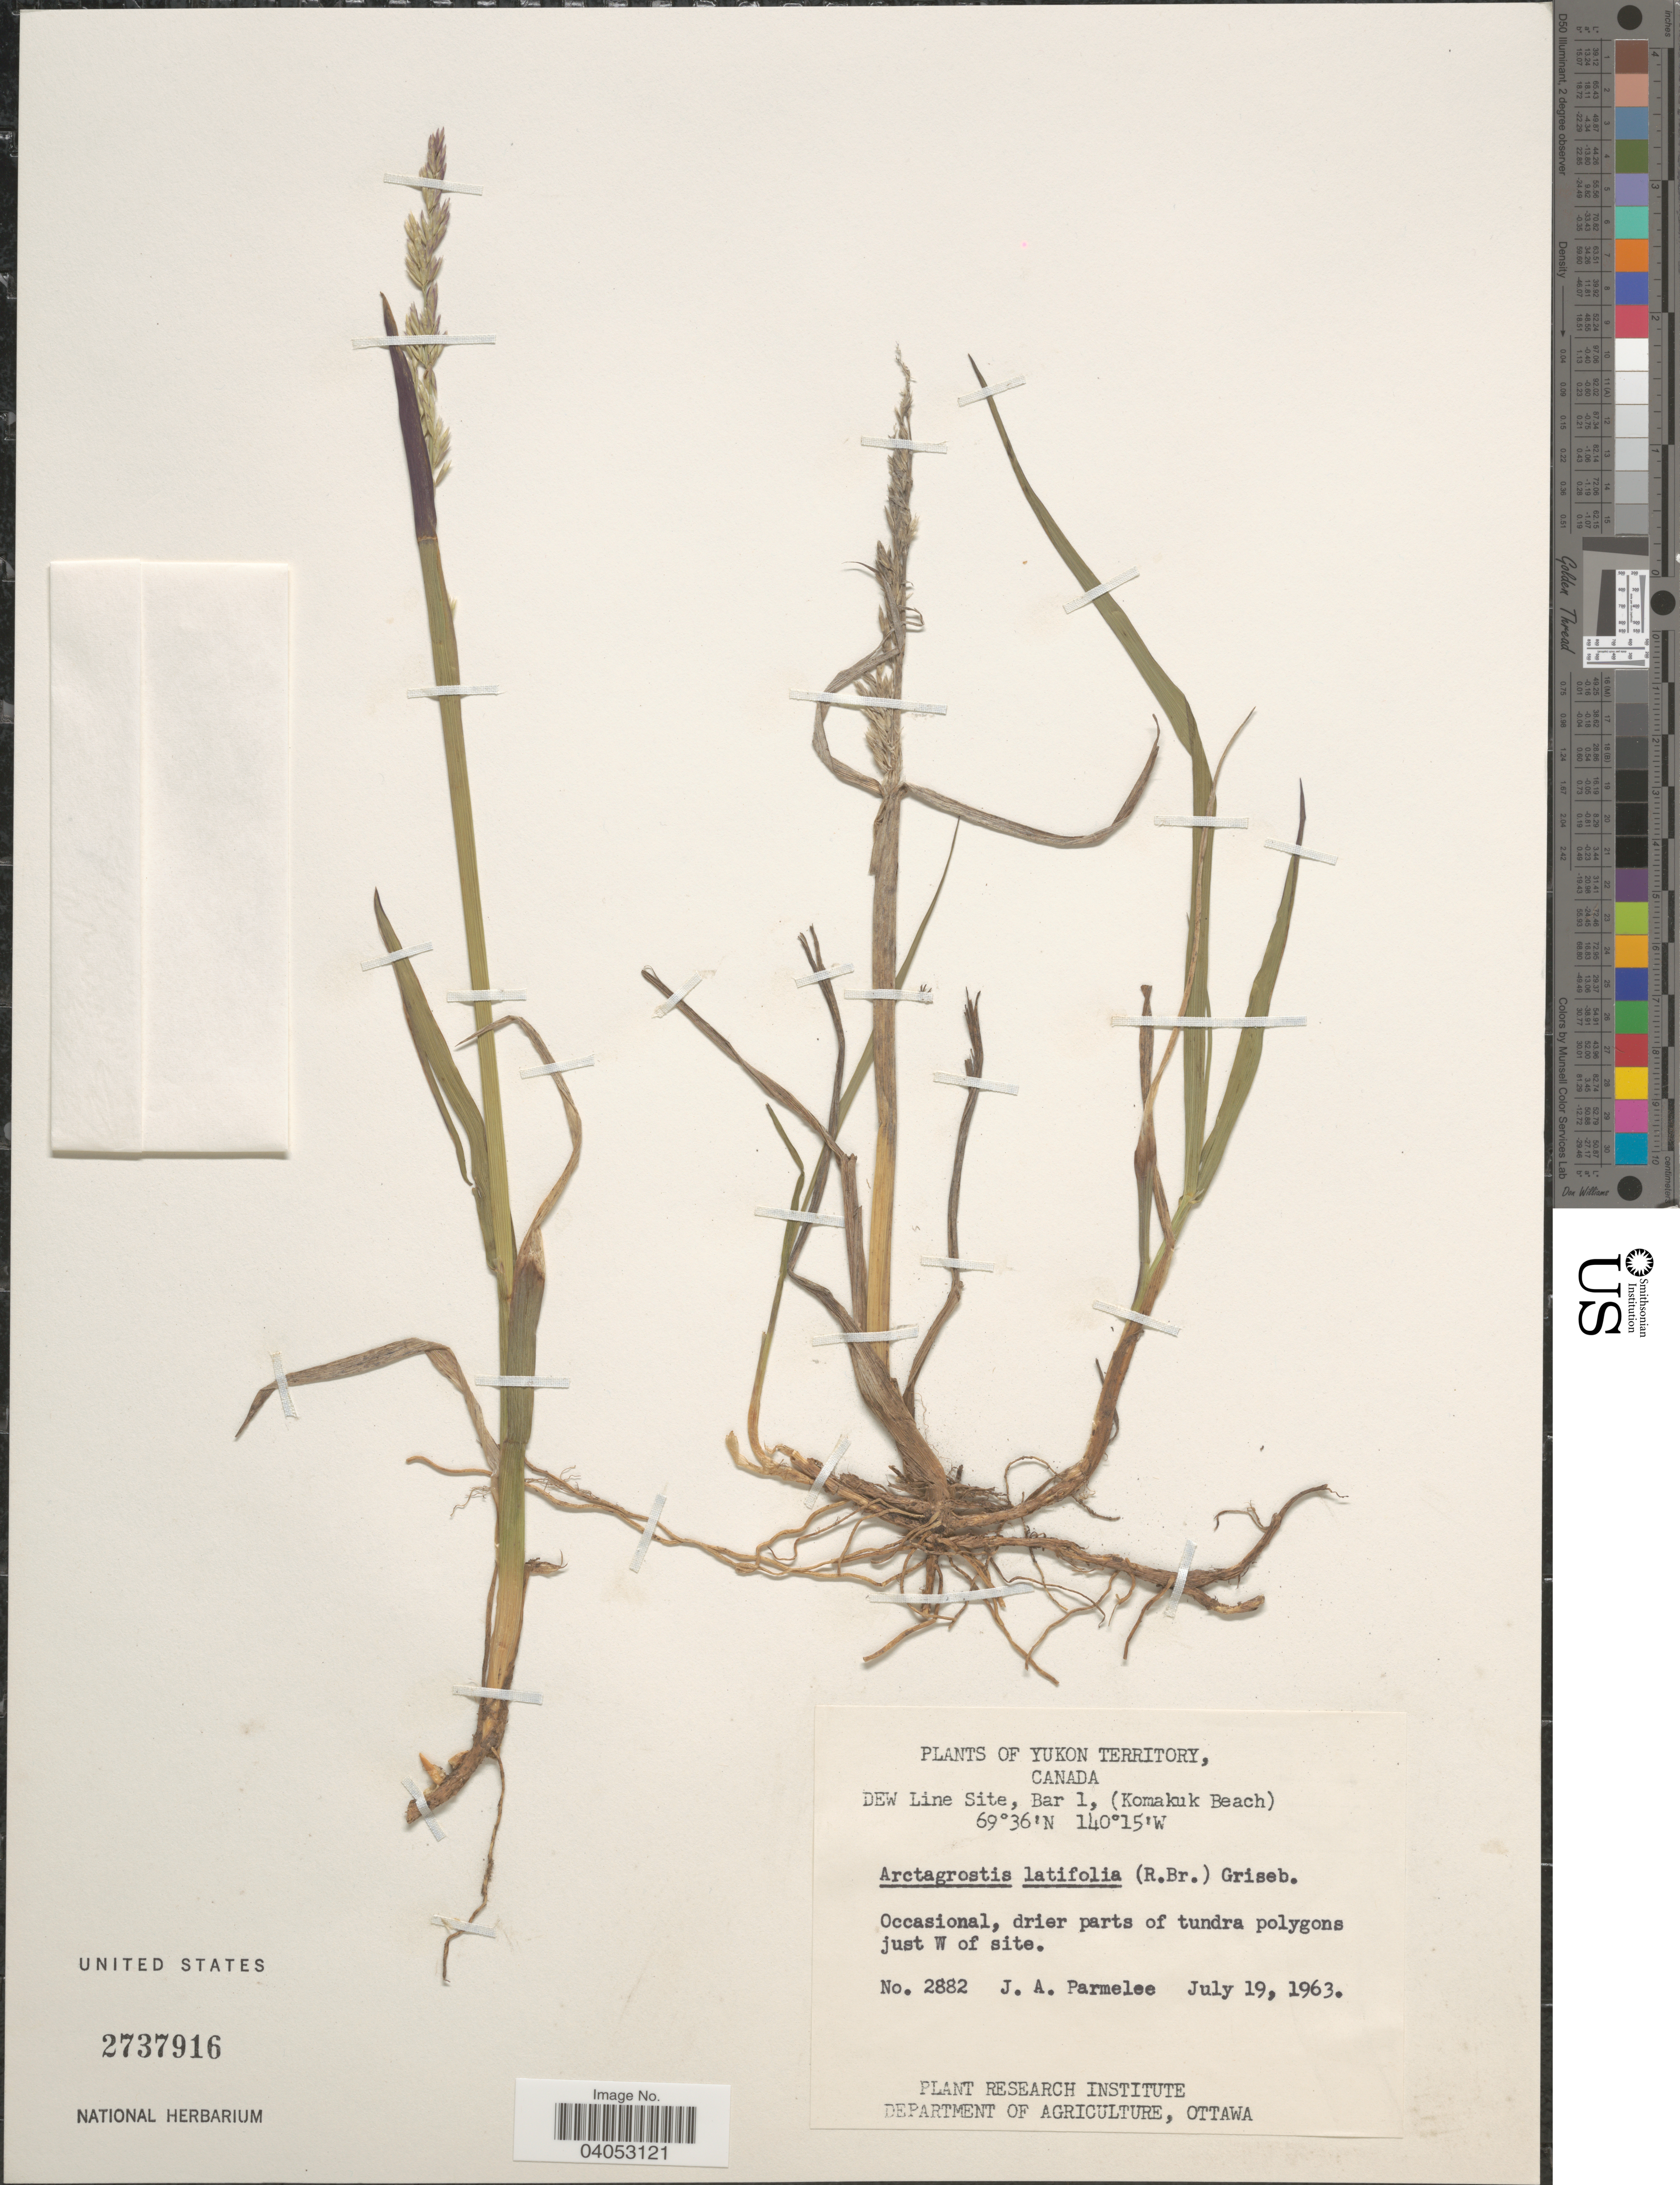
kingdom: Plantae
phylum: Tracheophyta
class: Liliopsida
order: Poales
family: Poaceae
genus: Arctagrostis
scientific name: Arctagrostis latifolia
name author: (R. Br.) Griseb.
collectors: J. A. Parmelee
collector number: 2882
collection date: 1963-07-19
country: Canada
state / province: Yukon Territory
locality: DEW Line Site, Bar 1, (Komakuk Beach). Just W of site.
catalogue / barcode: US 2737916